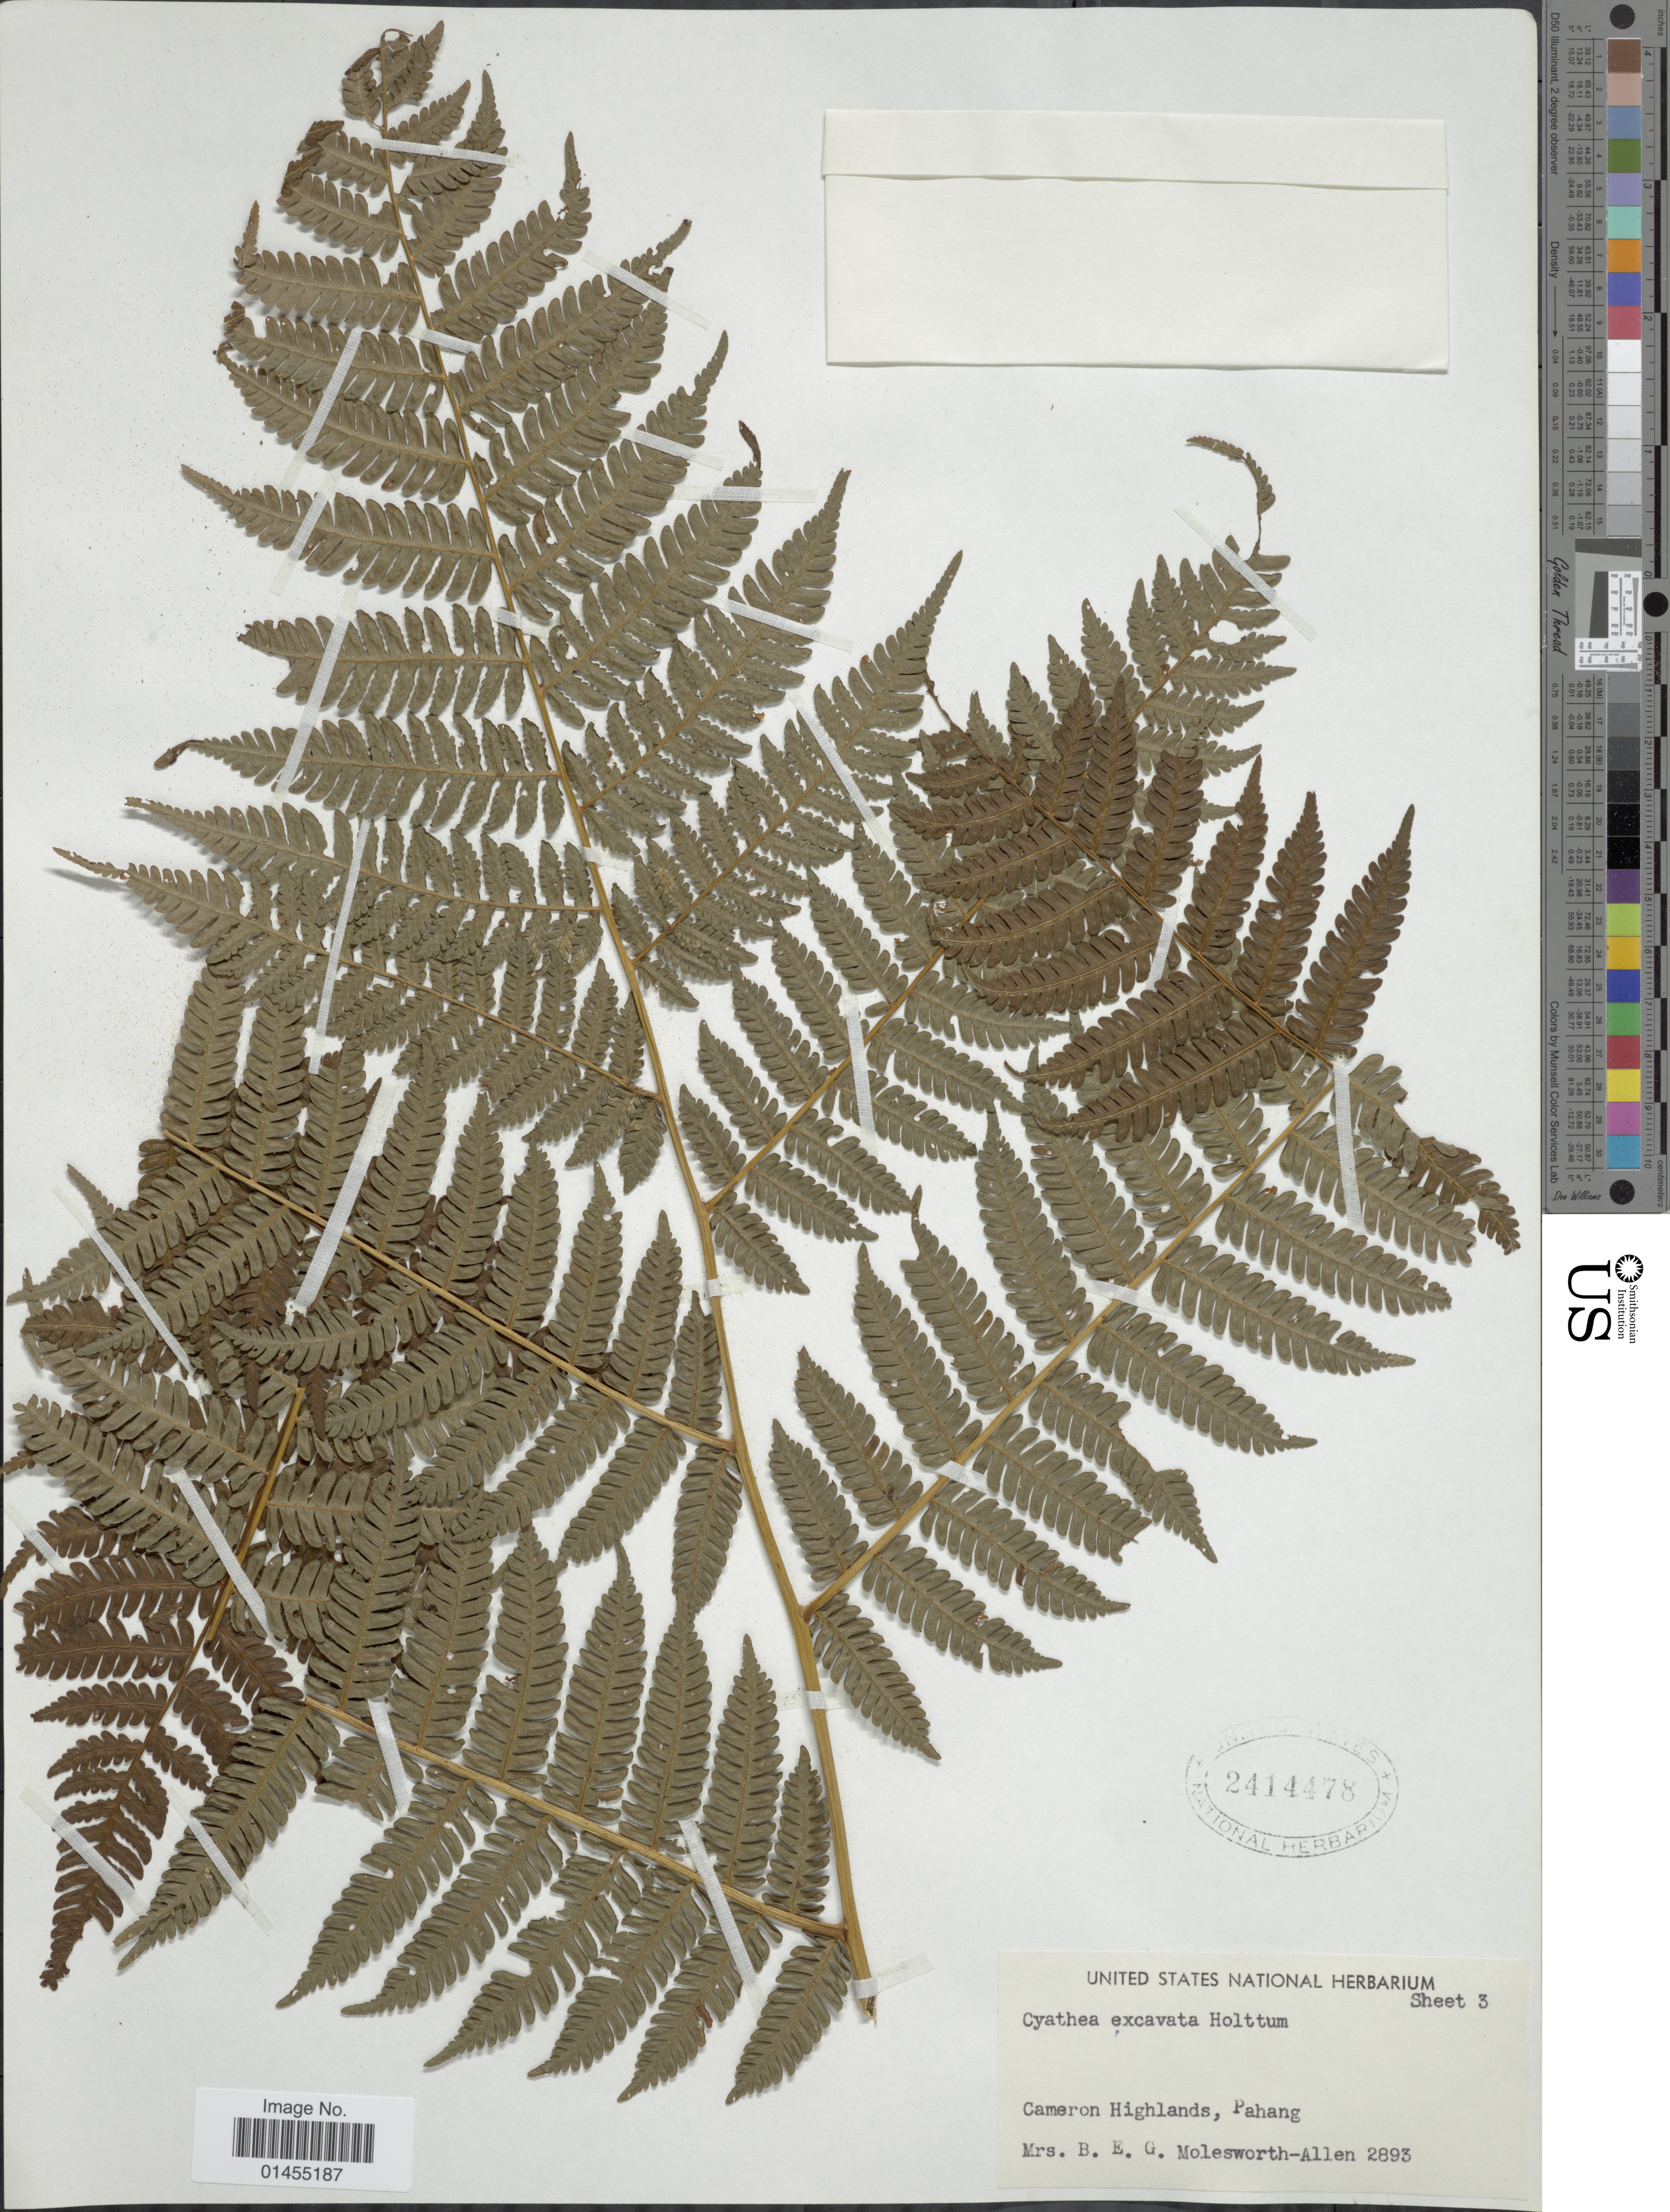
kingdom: Plantae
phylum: Tracheophyta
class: Polypodiopsida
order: Cyatheales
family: Cyatheaceae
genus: Alsophila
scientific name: Alsophila excavata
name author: (Holttum) R.M. Tryon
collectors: Mrs. B. E. G. Molesworth-Allen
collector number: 2893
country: Malaysia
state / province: Pahang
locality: Cameron Highlands.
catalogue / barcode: US 2414478